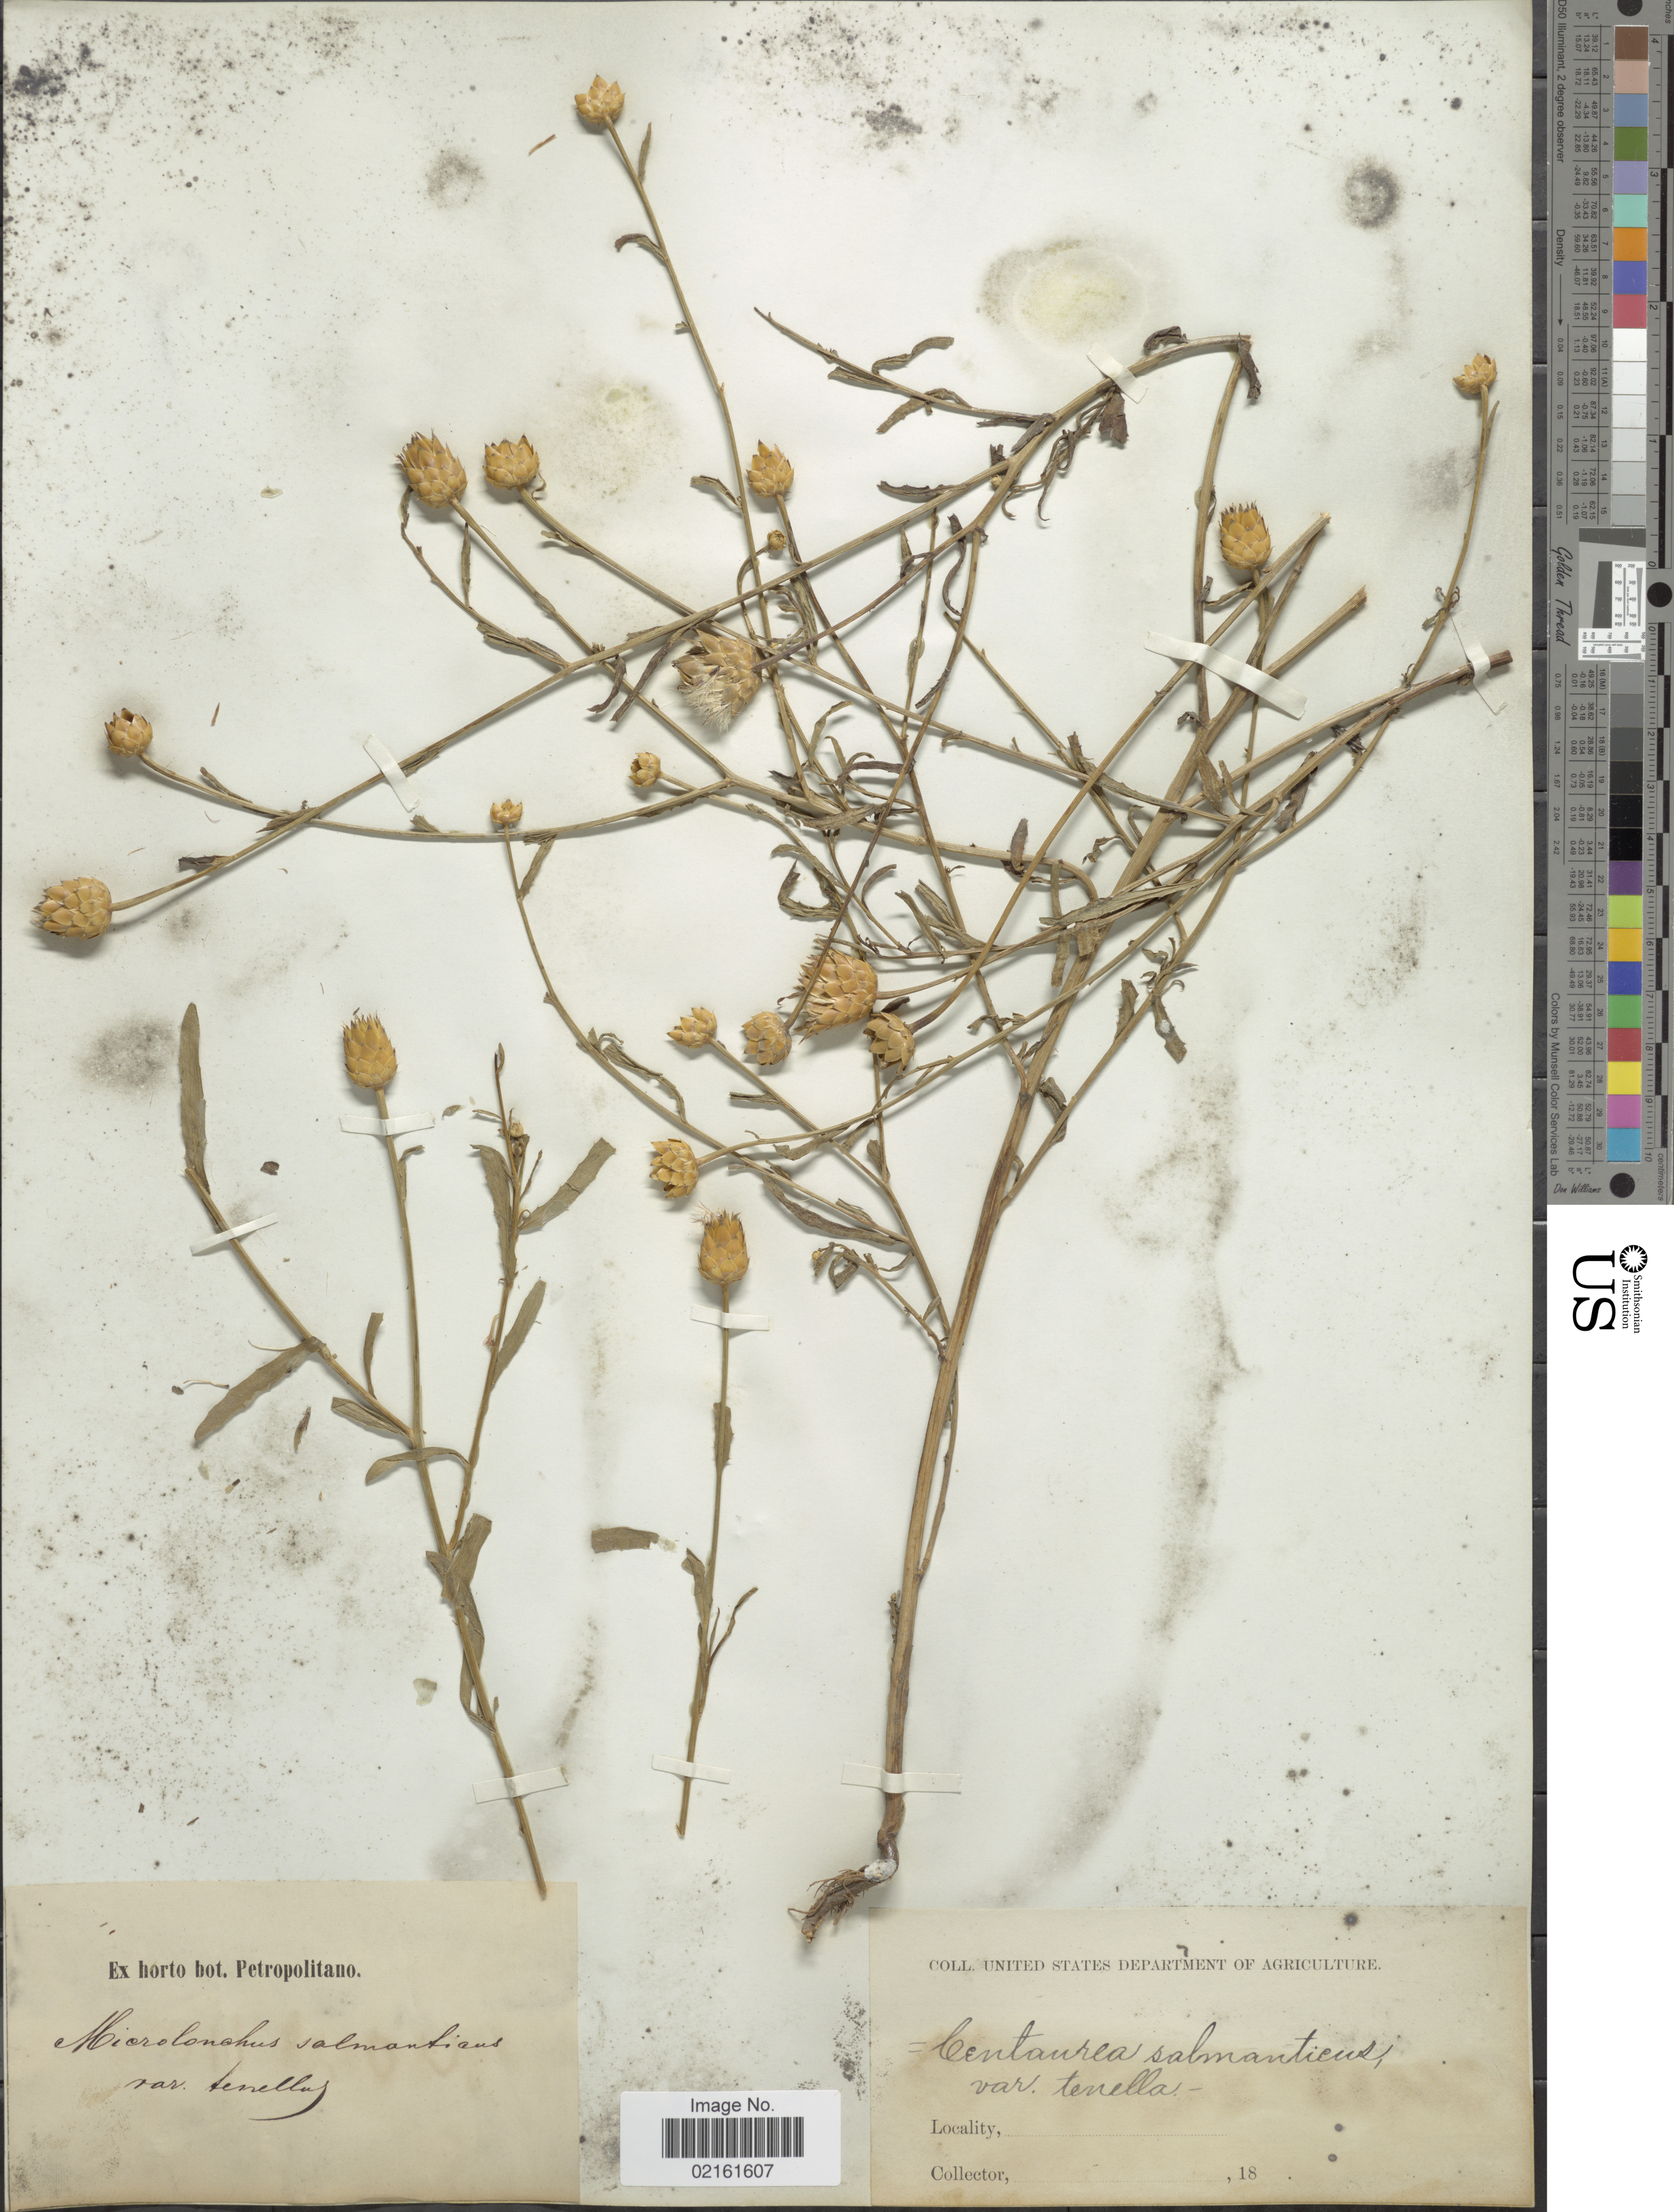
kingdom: Plantae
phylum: Tracheophyta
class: Magnoliopsida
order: Asterales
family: Asteraceae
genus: Mantisalca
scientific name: Mantisalca salmantica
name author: (L.) Briq. & Cav.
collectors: Facchini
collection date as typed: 18